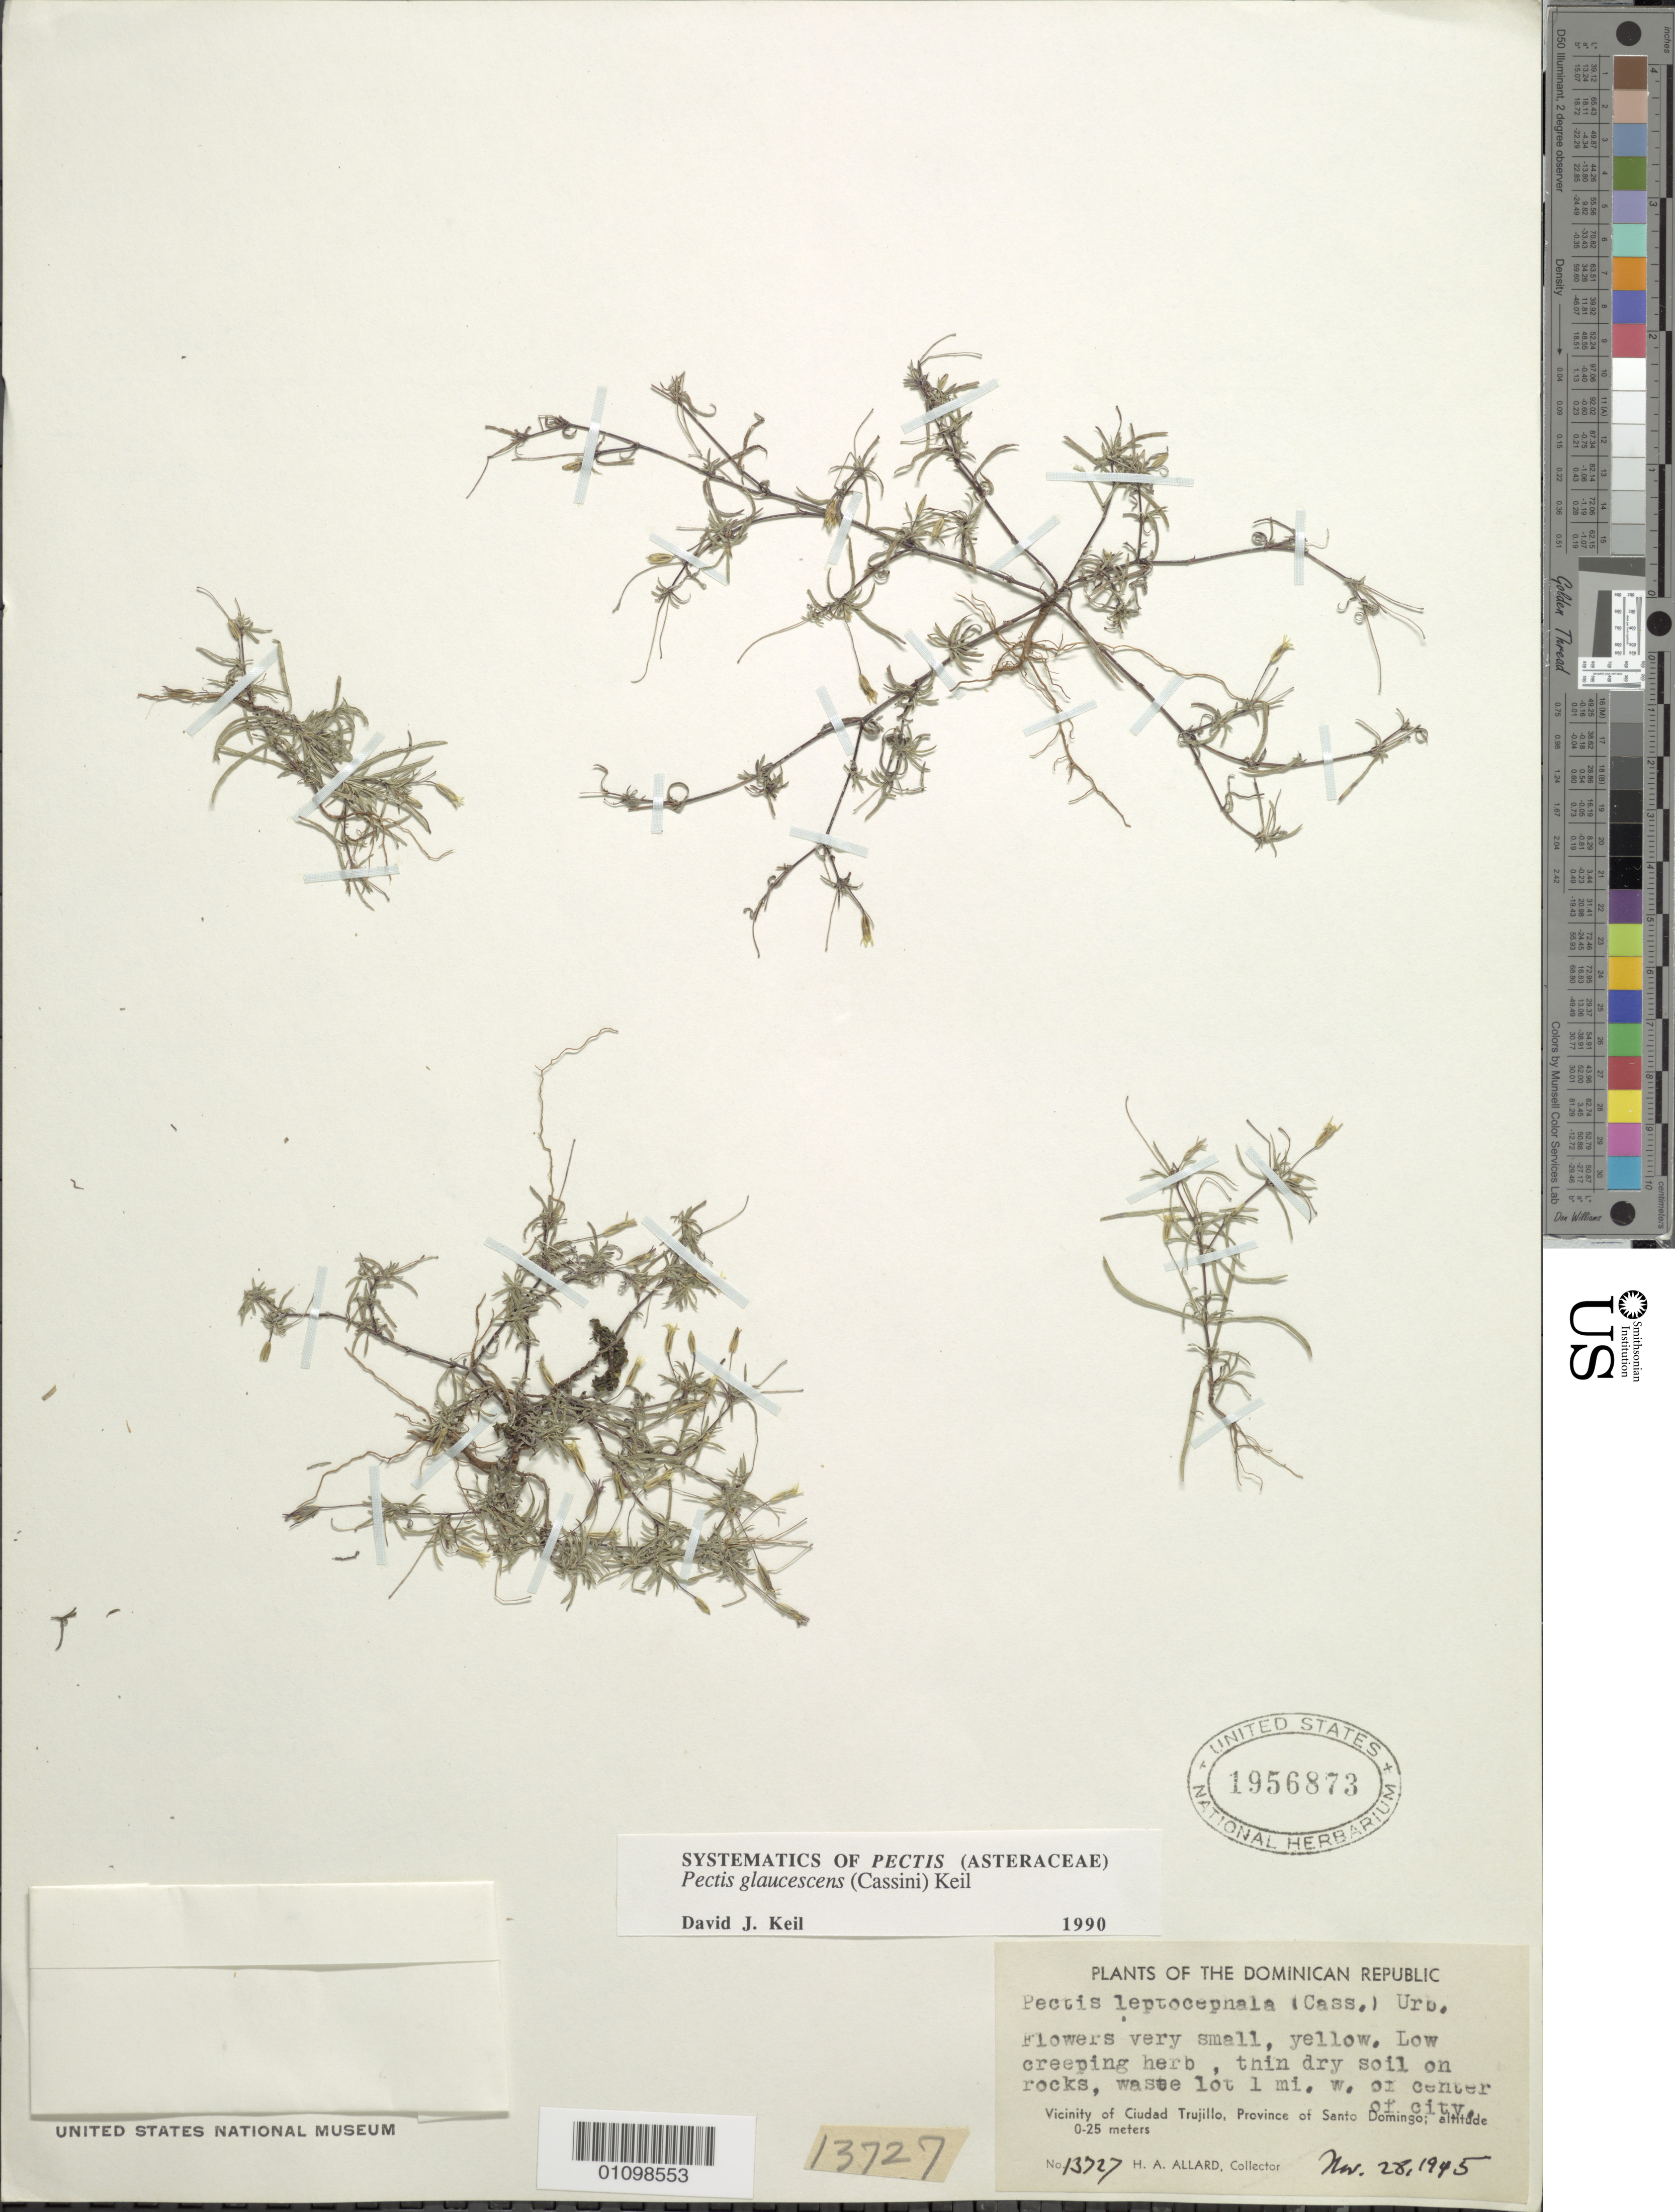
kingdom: Plantae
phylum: Tracheophyta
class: Magnoliopsida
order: Asterales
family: Asteraceae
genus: Pectis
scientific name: Pectis glaucescens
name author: (Cass.) D.J. Keil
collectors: H. A. Allard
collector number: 13727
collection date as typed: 28 Nov 1945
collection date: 1945-11-28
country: Dominican Republic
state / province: Santo Domingo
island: Hispaniola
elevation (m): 0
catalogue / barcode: US 1956873